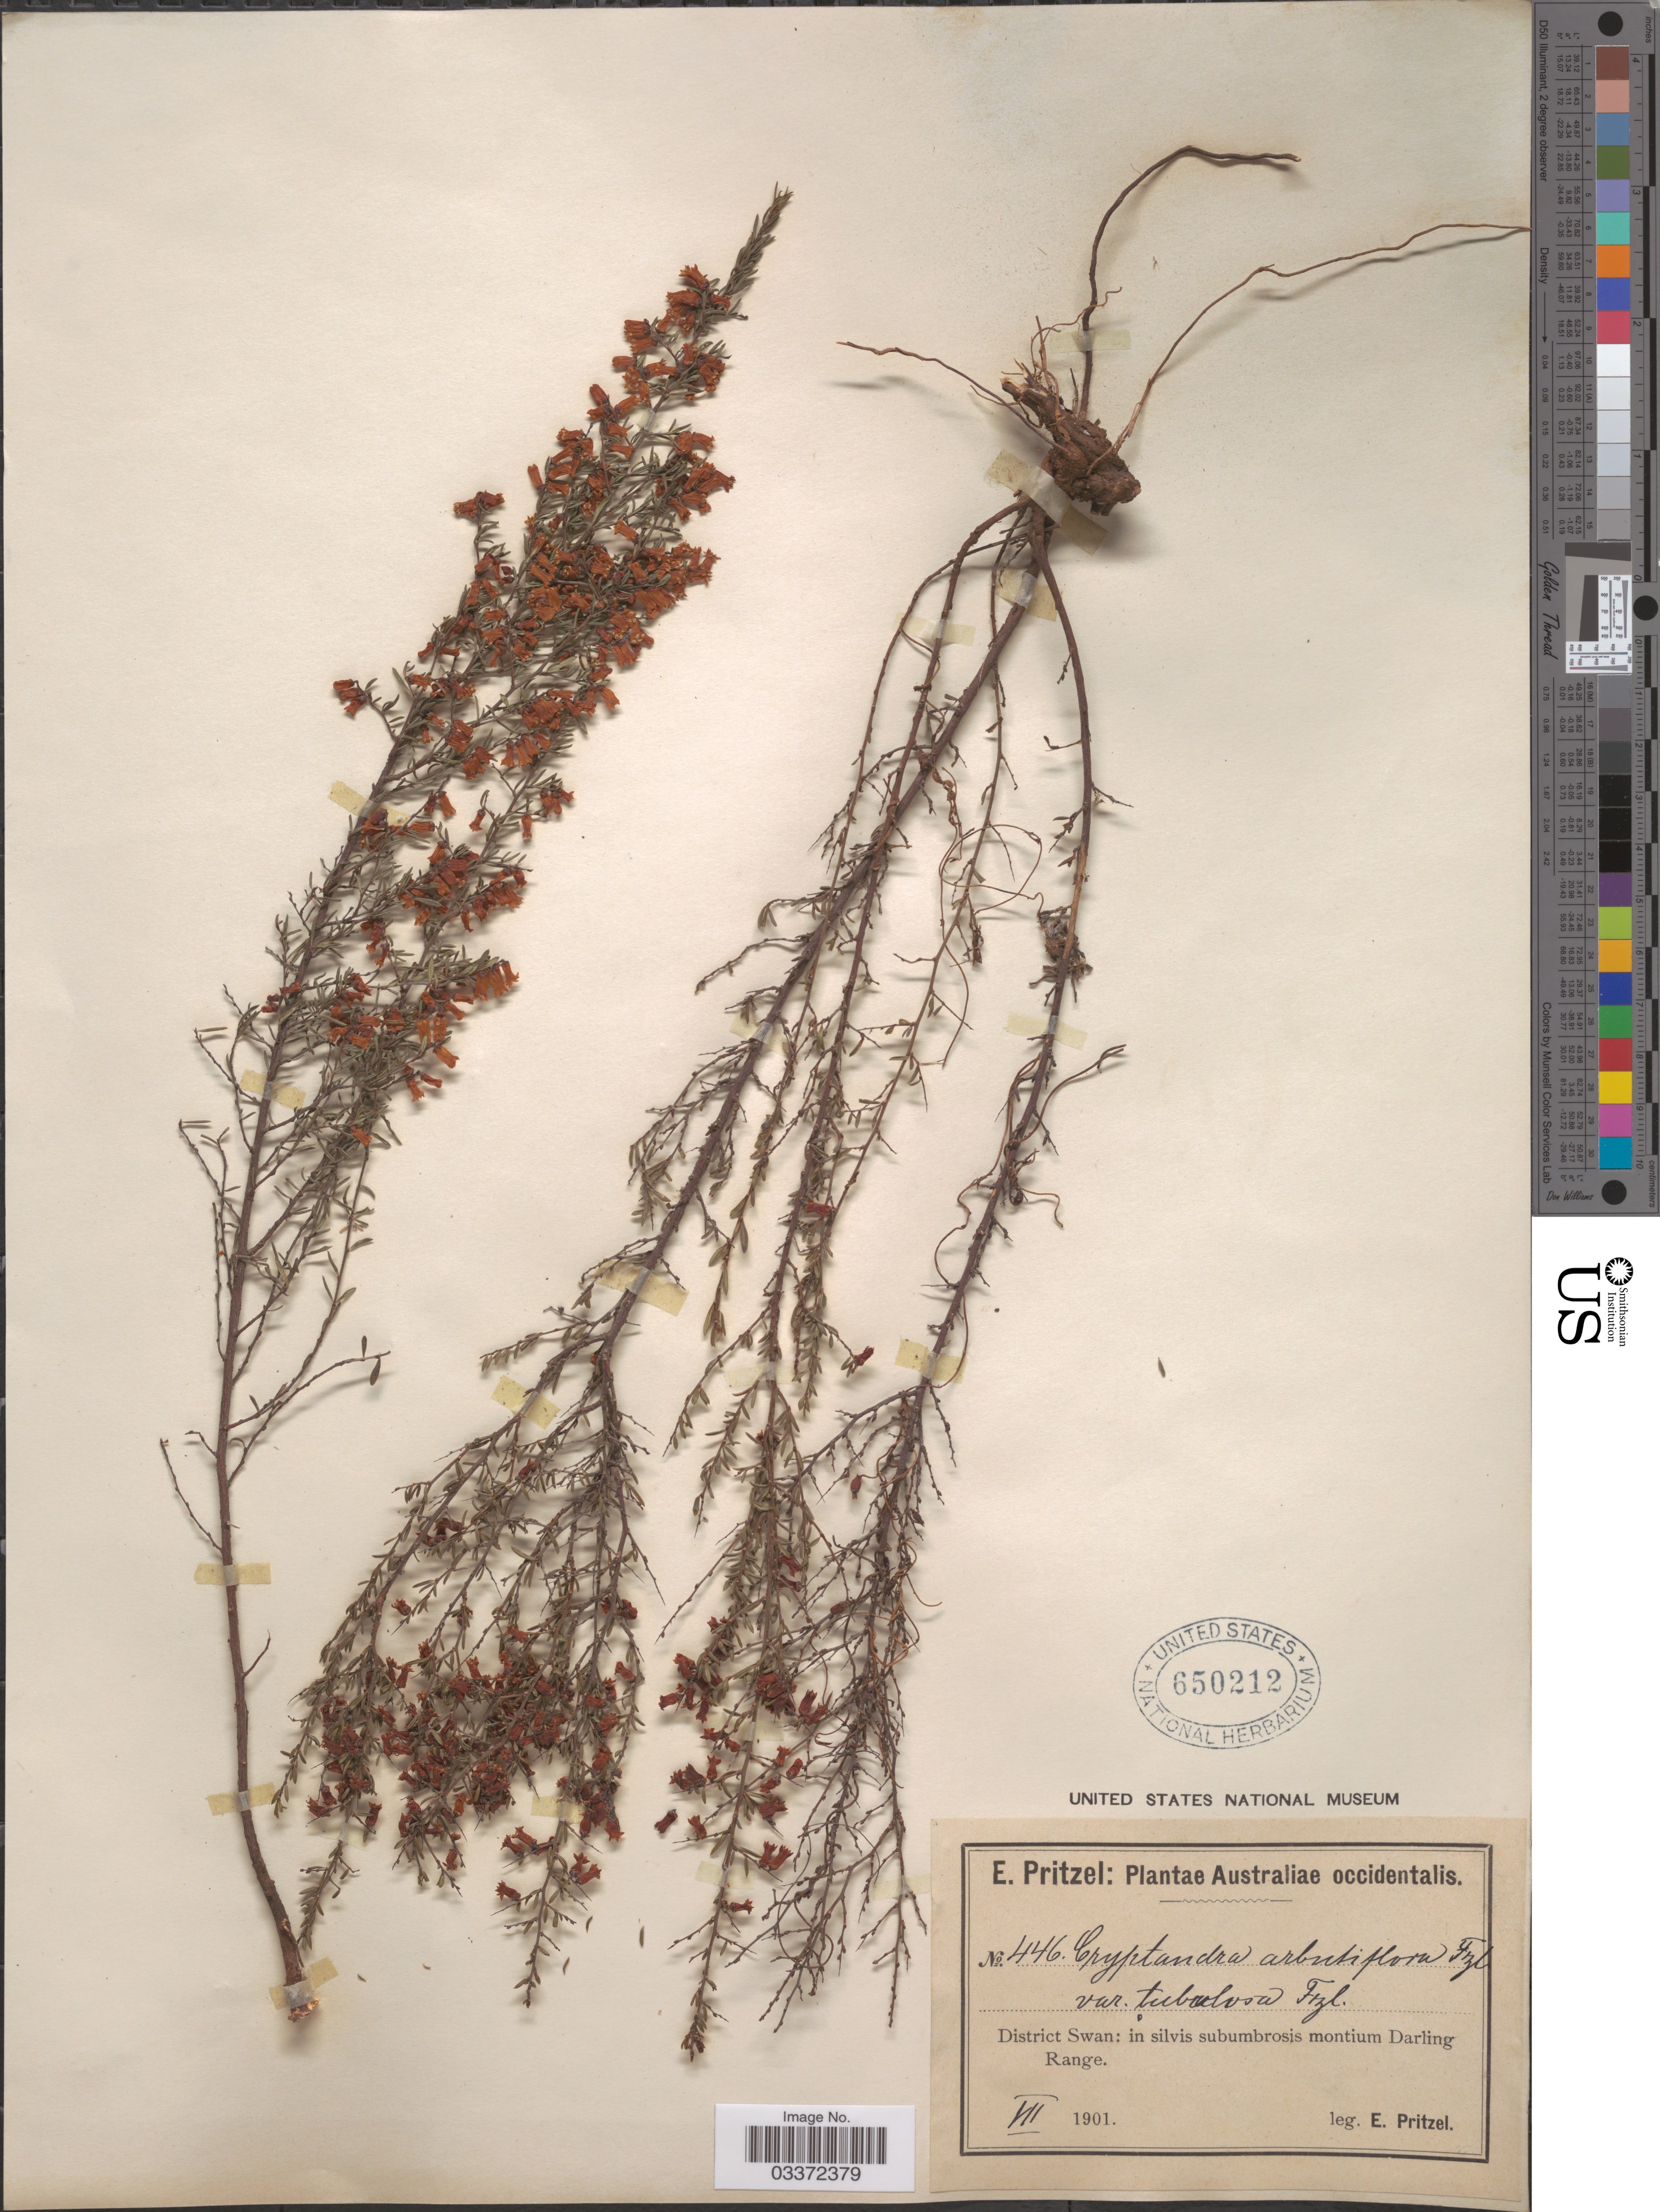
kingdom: Plantae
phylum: Tracheophyta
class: Magnoliopsida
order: Rosales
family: Rhamnaceae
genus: Cryptandra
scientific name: Cryptandra arbutiflora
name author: Fenzl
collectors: E. G. Pritzel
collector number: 446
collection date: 1901-07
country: Australia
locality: Australiae occidentalis, District Swan: in silvis subumbrosis montium Darling Range.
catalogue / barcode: US 650212